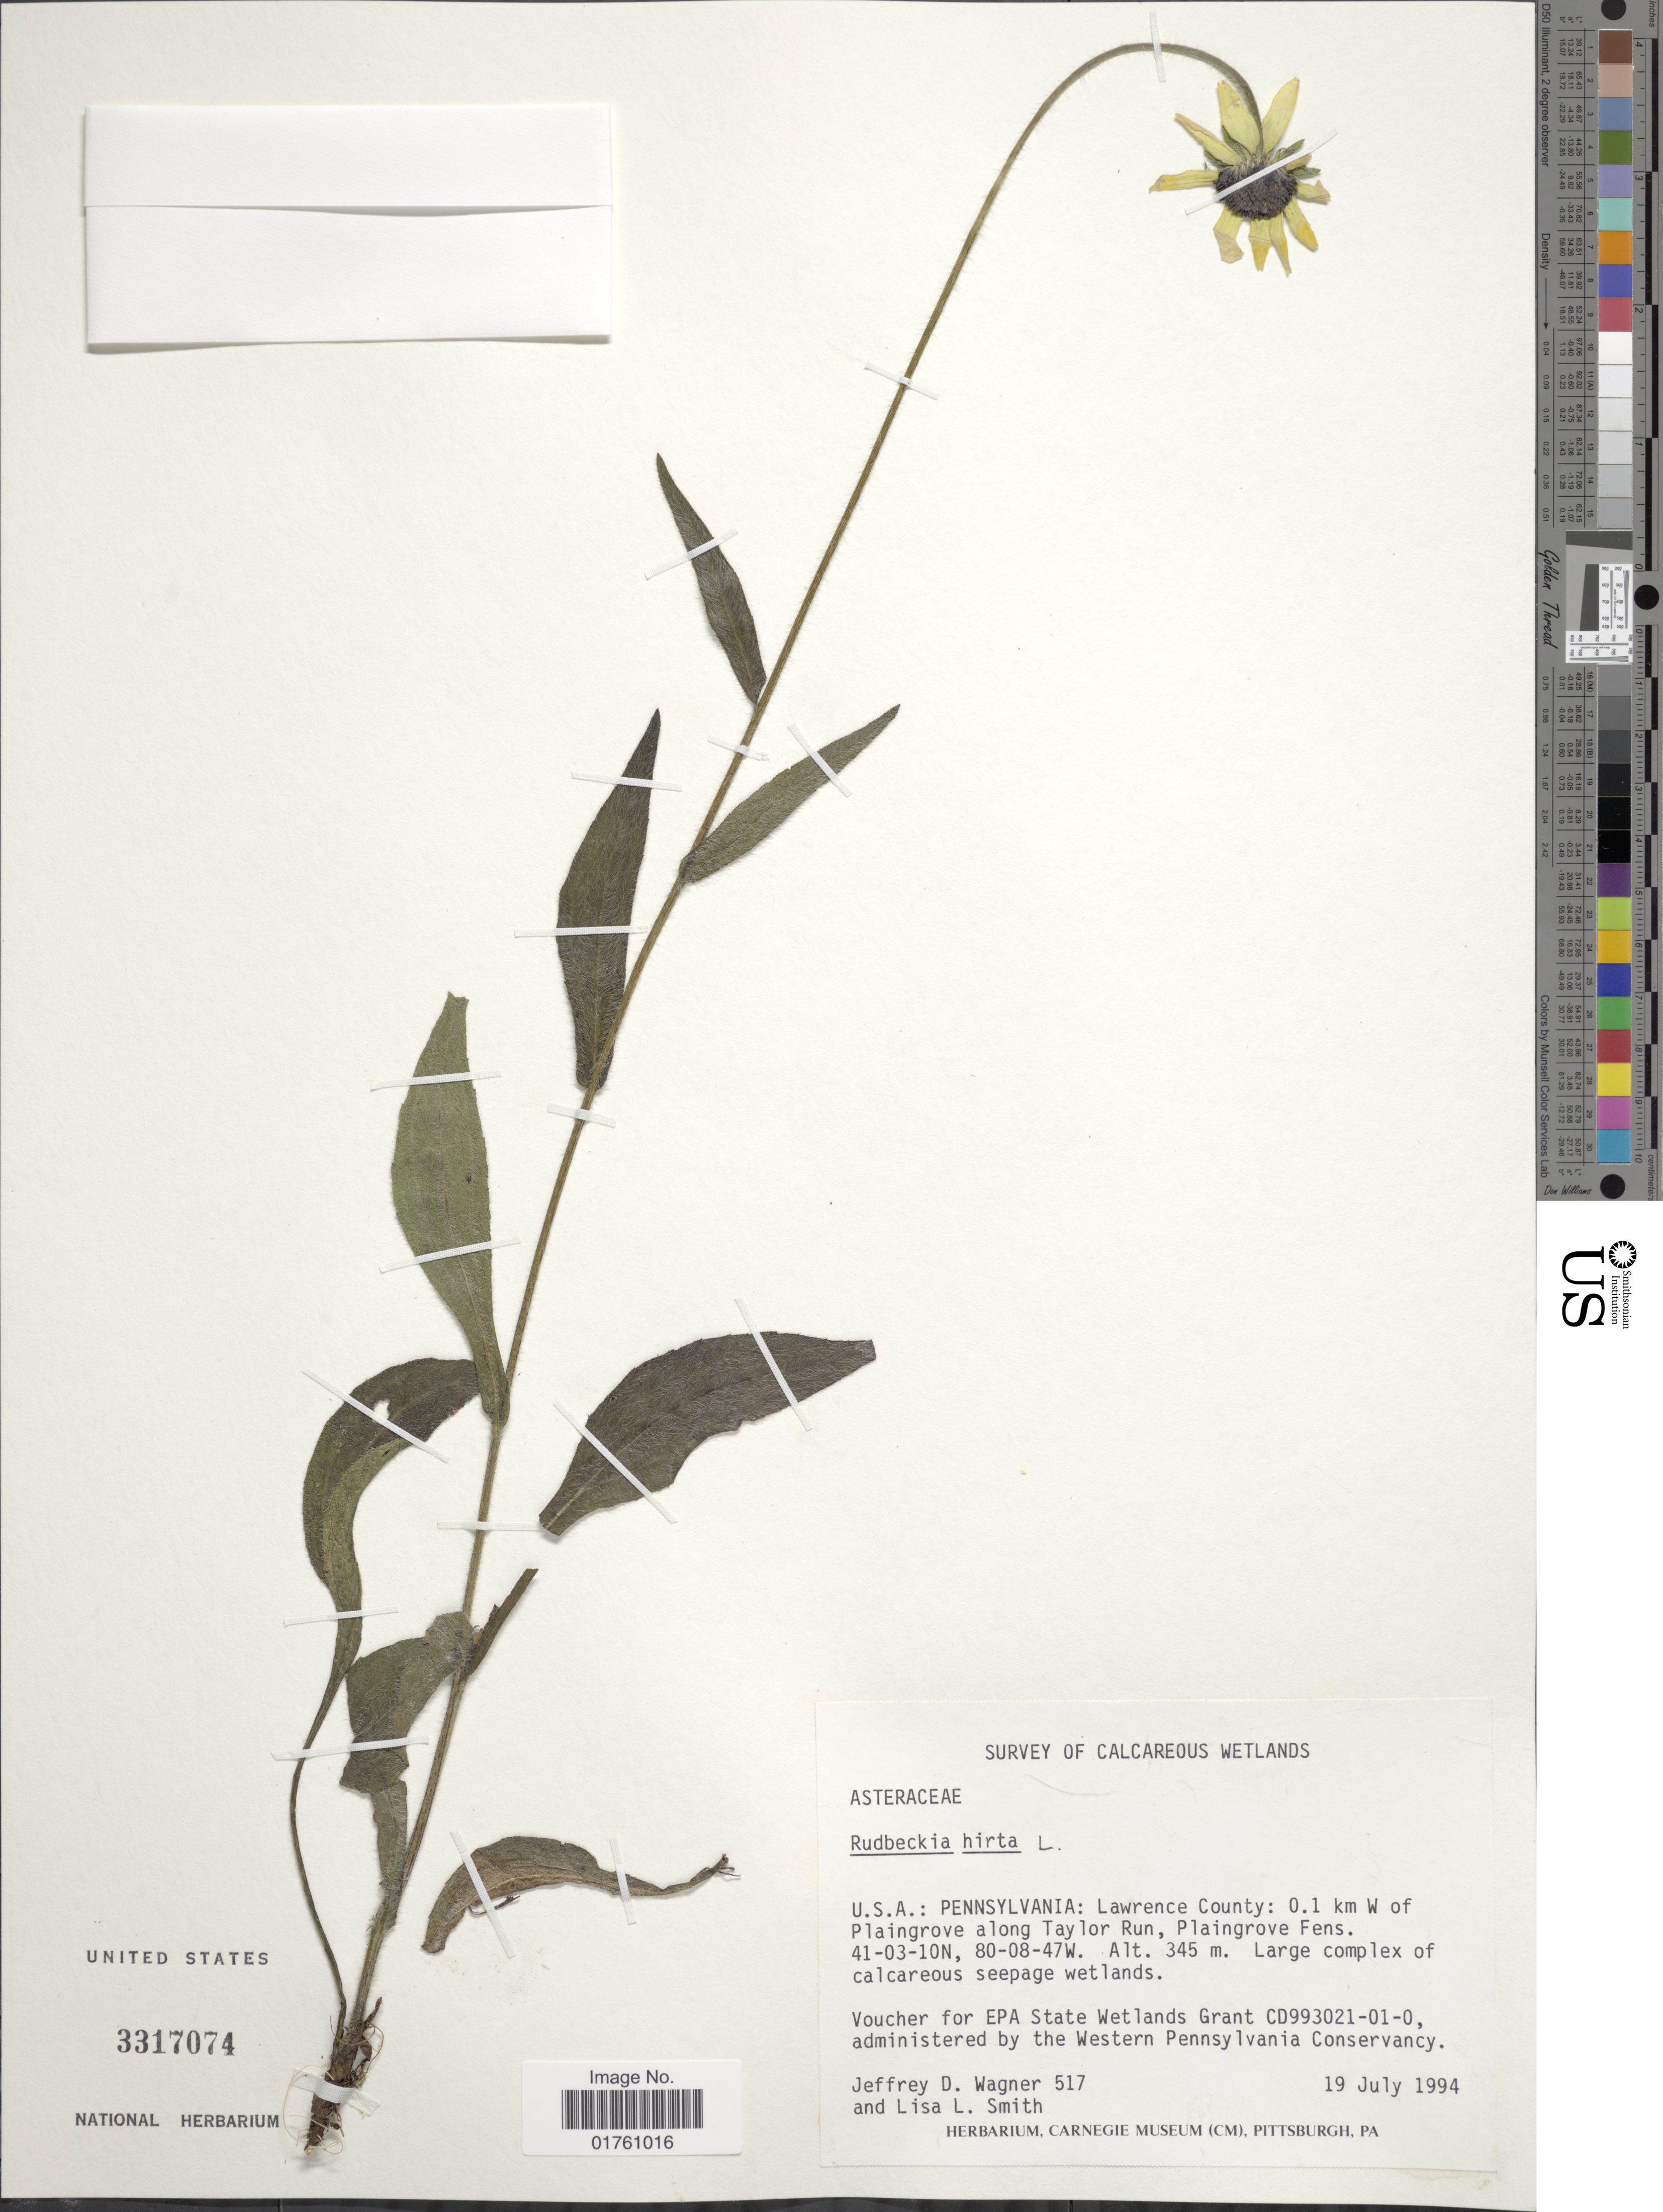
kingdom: Plantae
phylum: Tracheophyta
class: Magnoliopsida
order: Asterales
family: Asteraceae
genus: Rudbeckia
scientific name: Rudbeckia hirta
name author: L.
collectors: J. D. Wagner & L. Smith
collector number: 517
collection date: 1994-07-19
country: United States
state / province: Pennsylvania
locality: Lawrence County: 0.1 km W of Plaingrove along Taylor Run, Plaingrove Fens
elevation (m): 345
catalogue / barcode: US 3317074